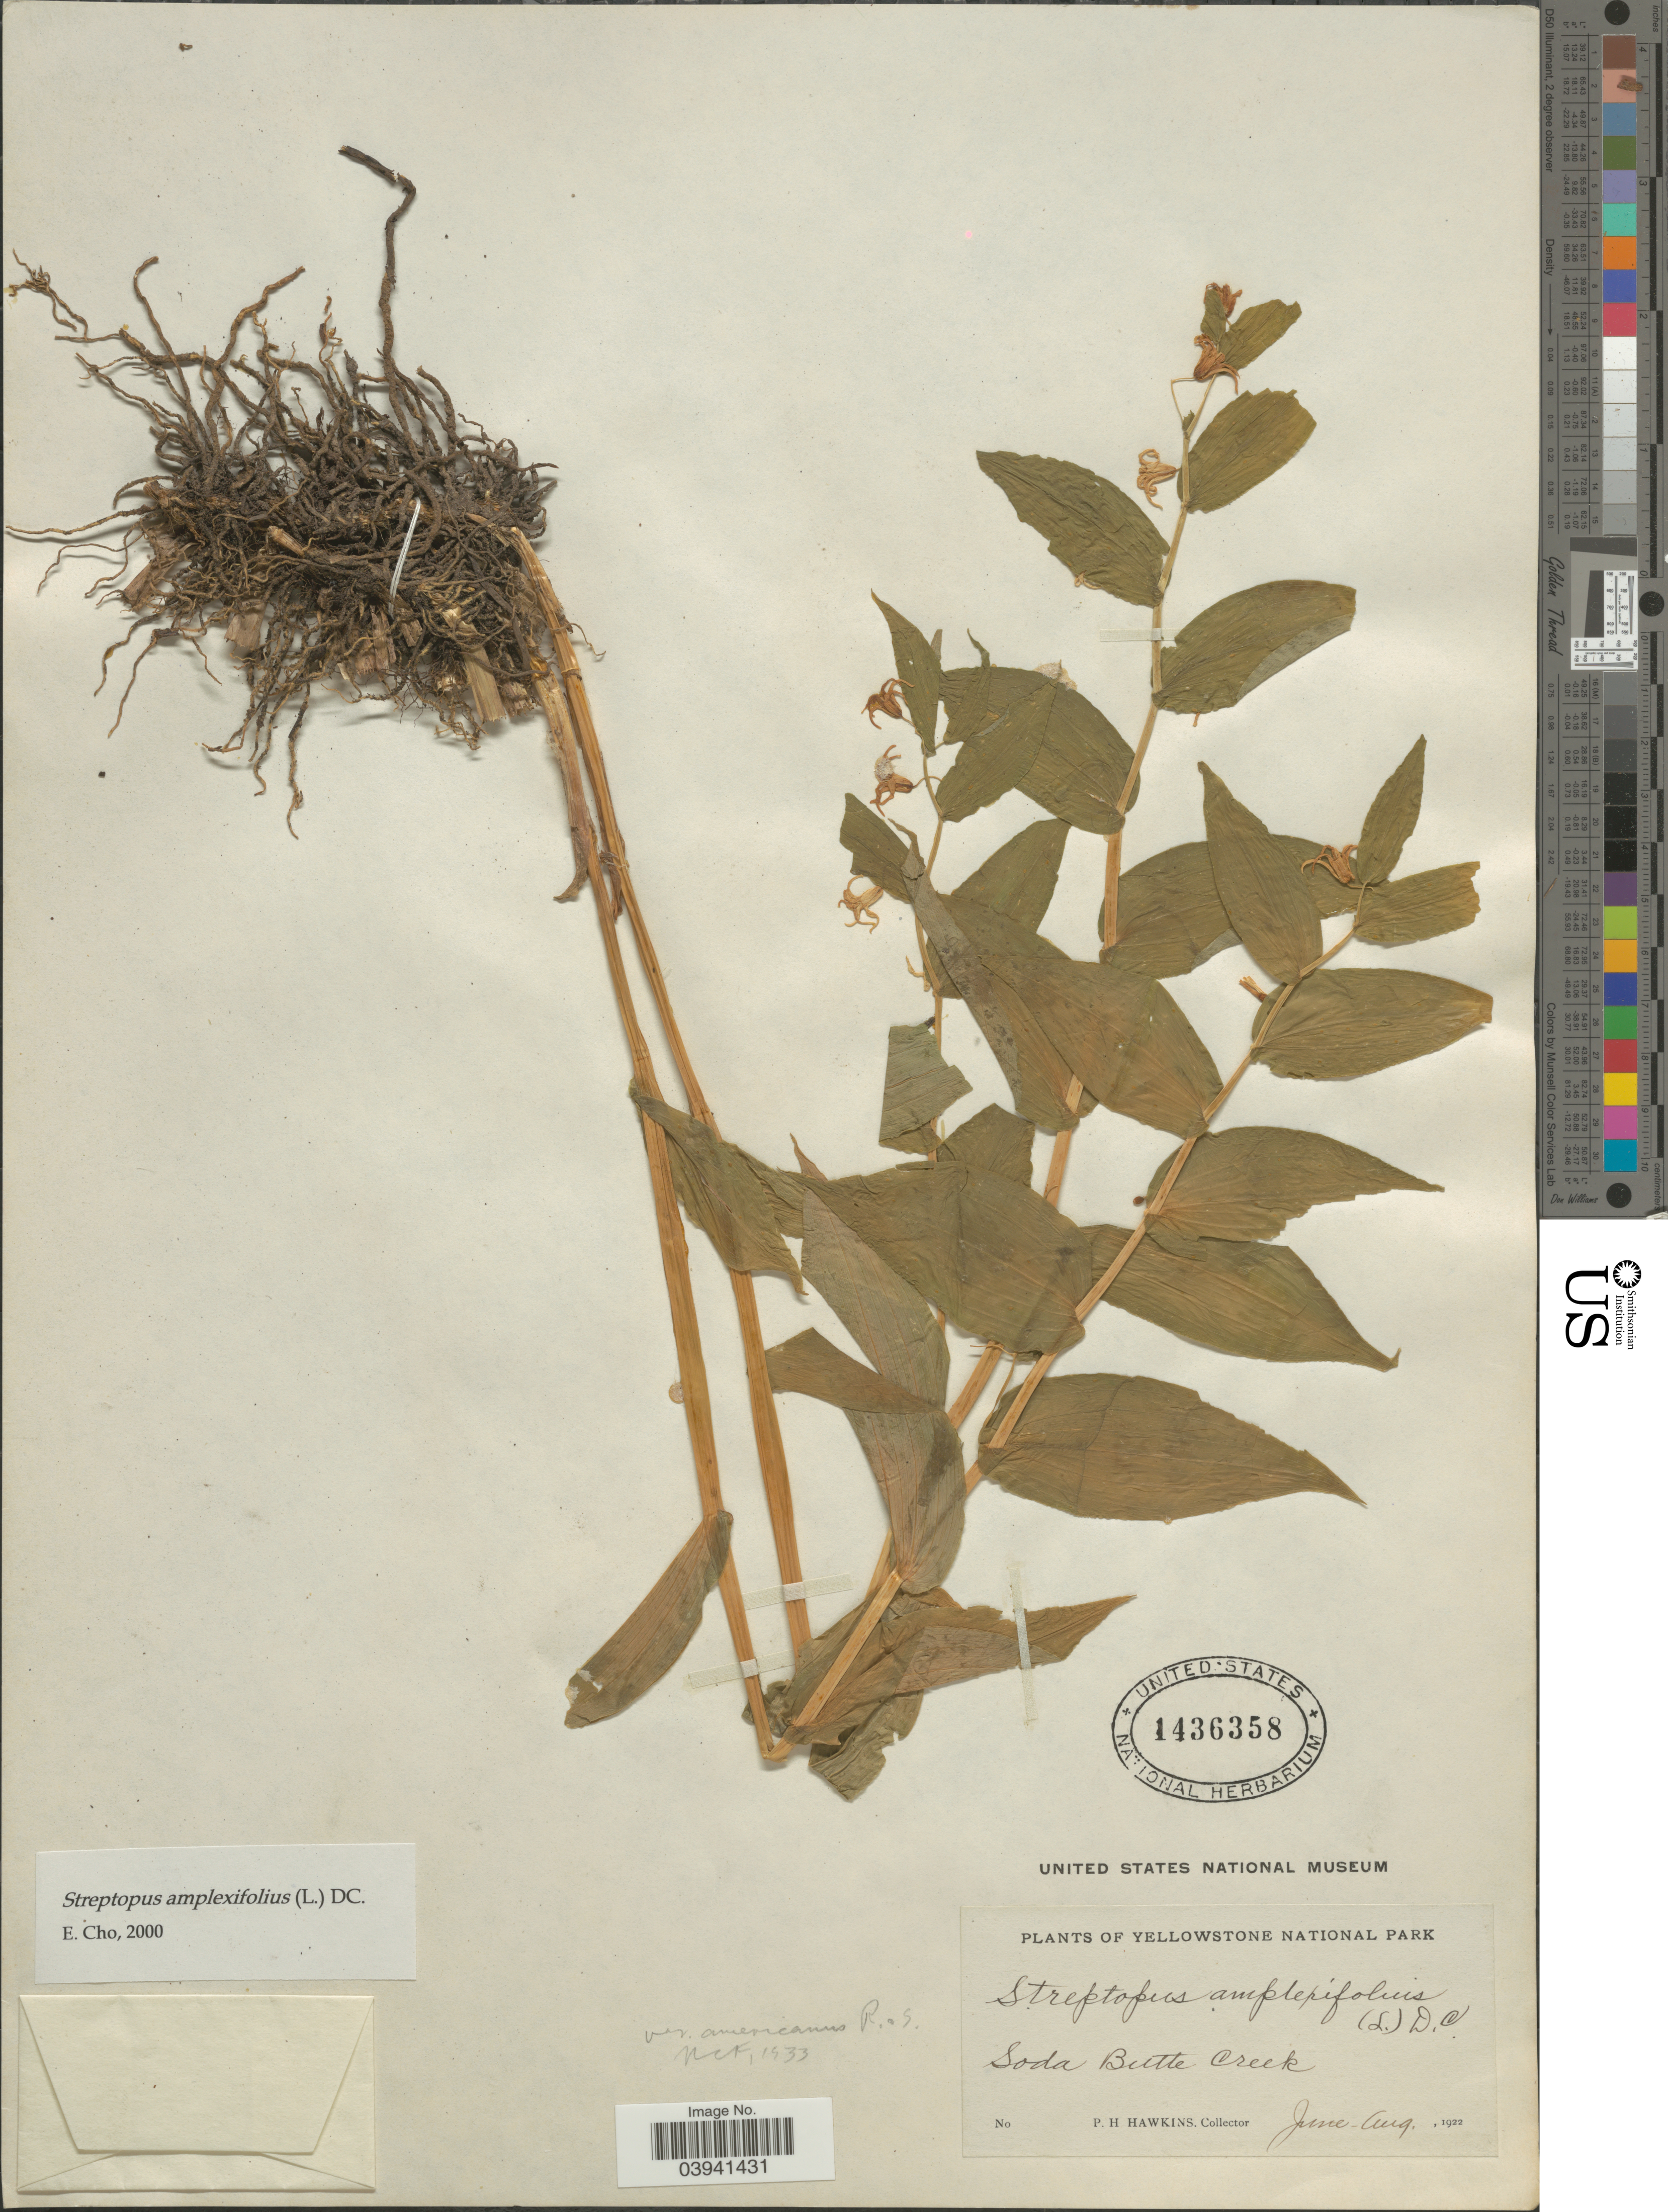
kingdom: Plantae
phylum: Tracheophyta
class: Liliopsida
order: Liliales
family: Liliaceae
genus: Streptopus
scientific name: Streptopus amplexifolius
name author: (L.) DC.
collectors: P. Hawkins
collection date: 1922-06/1922-08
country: United States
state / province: Wyoming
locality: Yellowstone National Park. Soda Butte Creek.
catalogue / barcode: US 1436358